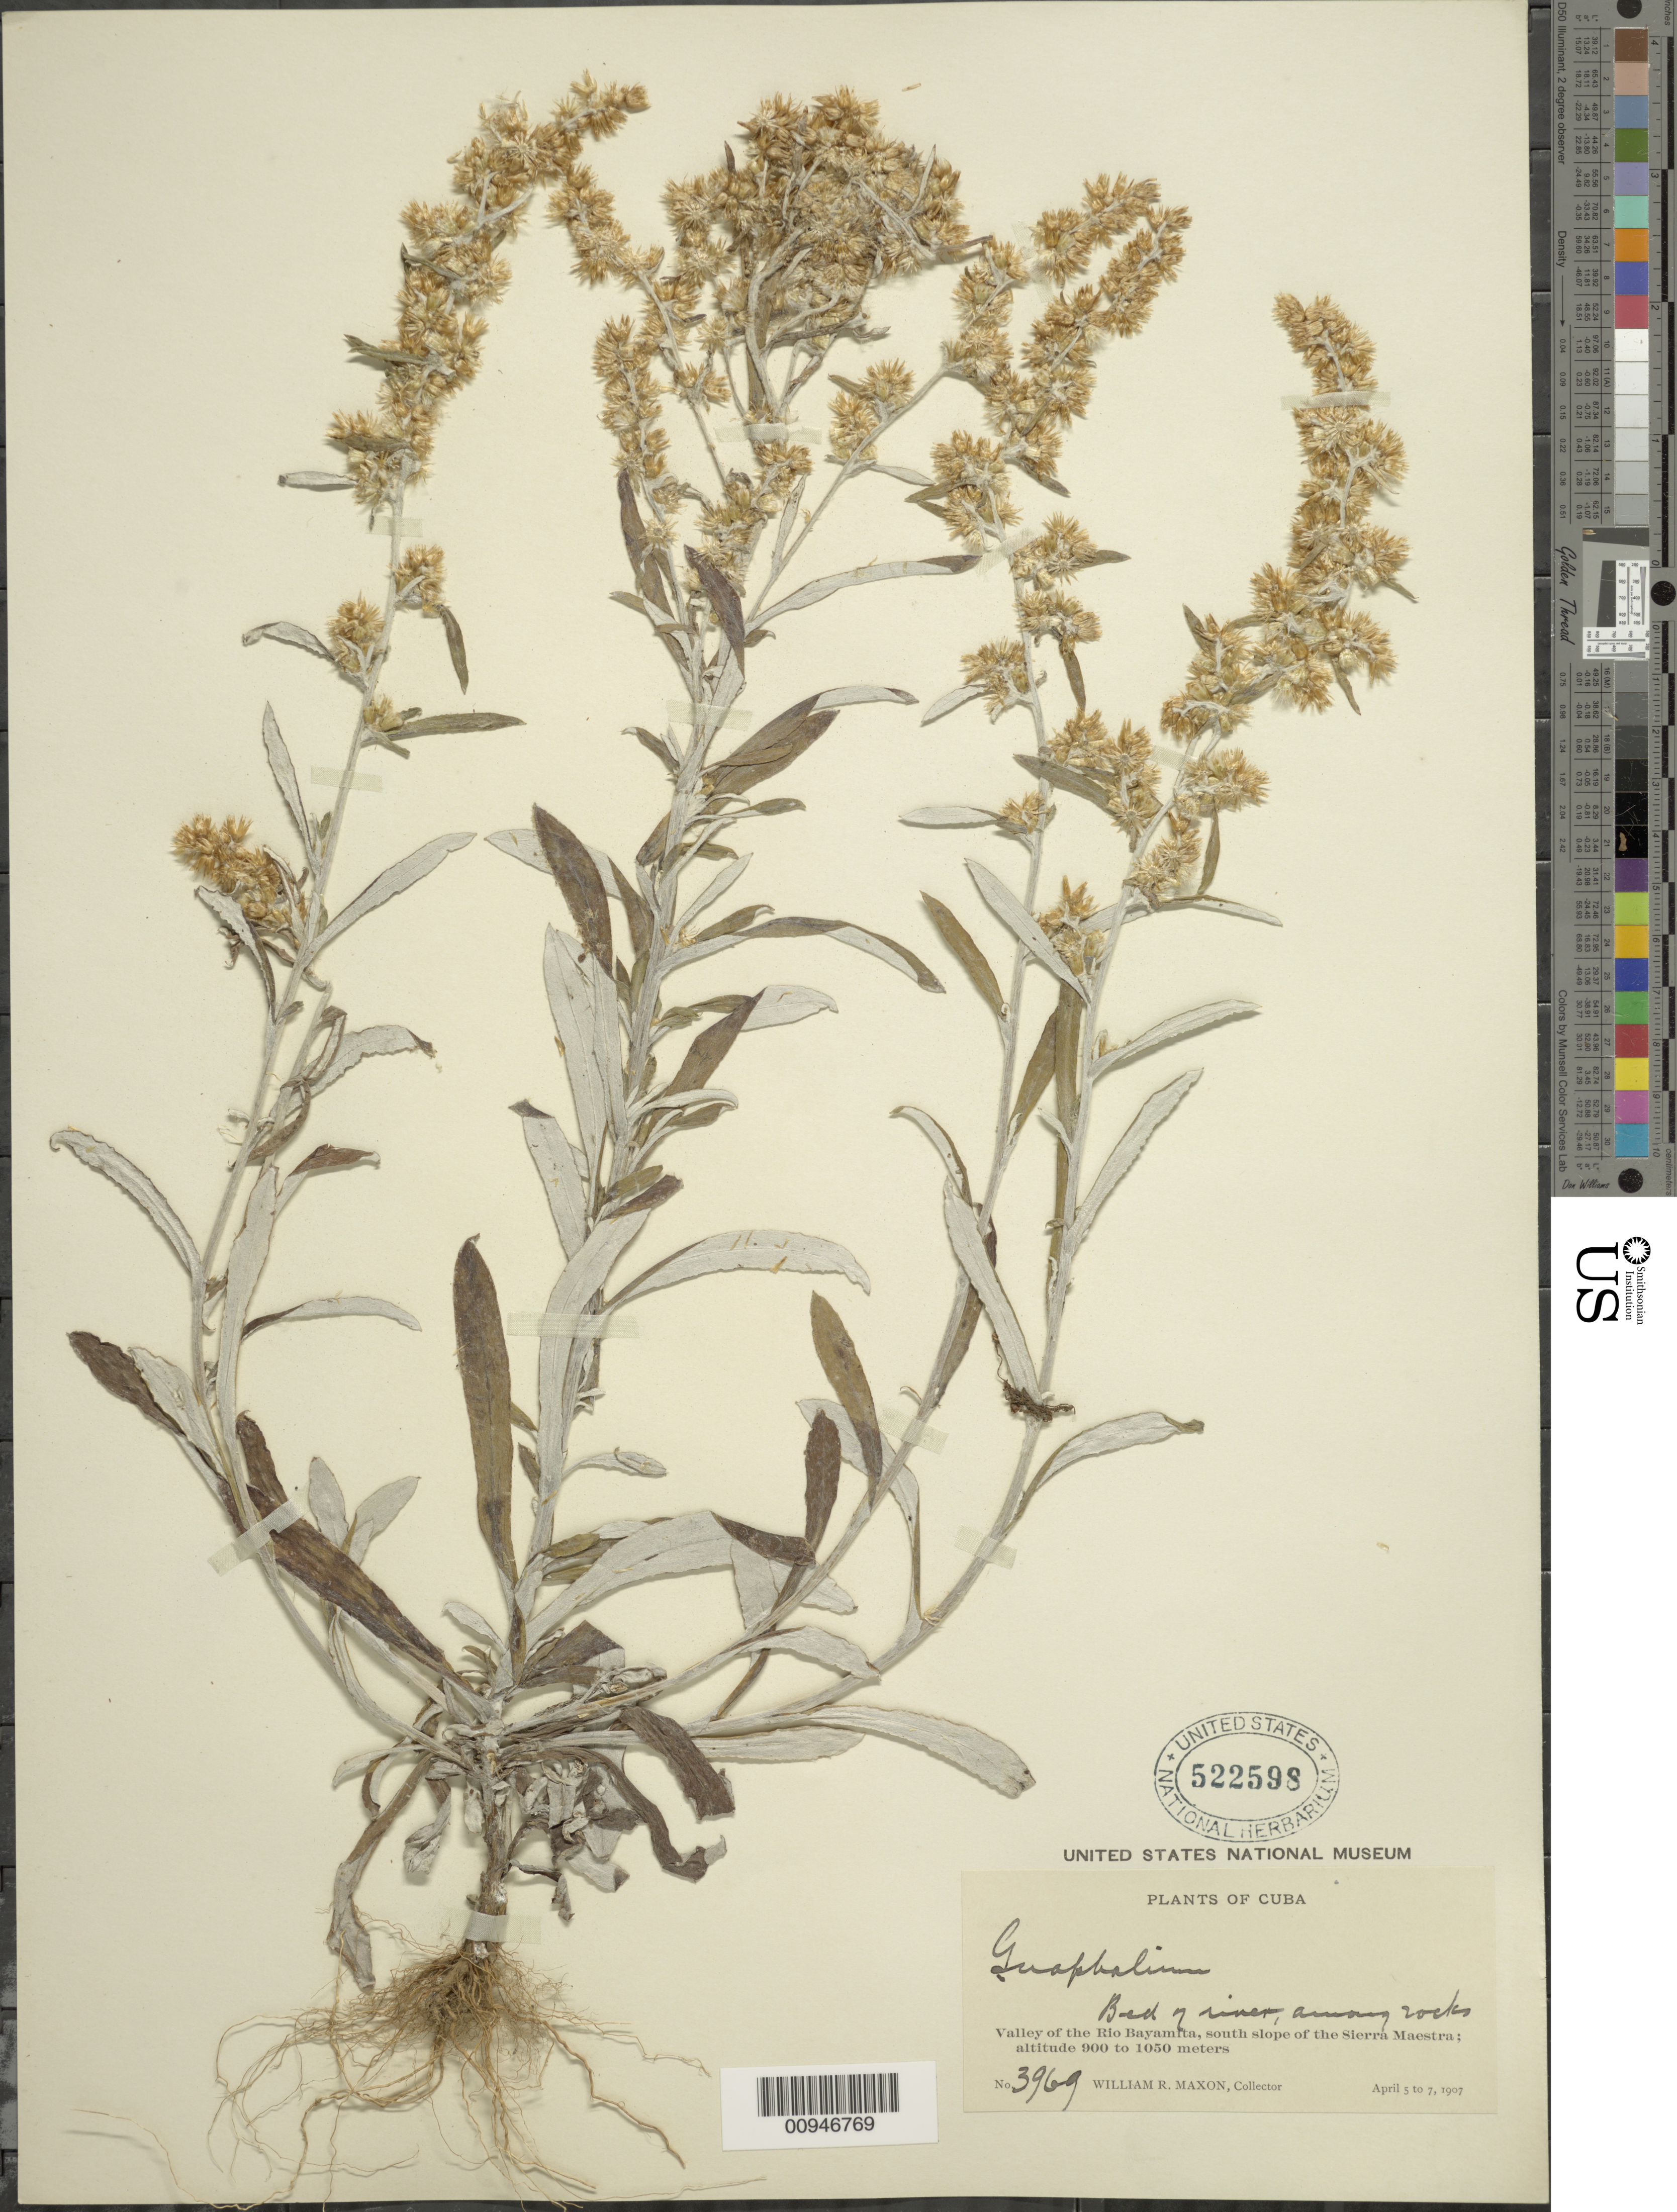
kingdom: Plantae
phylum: Tracheophyta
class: Magnoliopsida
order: Asterales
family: Asteraceae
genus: Gamochaeta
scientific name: Gamochaeta coarctata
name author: (Willd.) Kerguélen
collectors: W. R. Maxon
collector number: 3969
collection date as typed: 05 Apr 1907 to 07 Apr 1907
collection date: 1907-04-05/1907-04-07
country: Cuba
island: Cuba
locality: Valley of the Rio Bayamita, south slope of the Sierra Maestra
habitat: Bed of river among rocks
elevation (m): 900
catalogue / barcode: US 522598